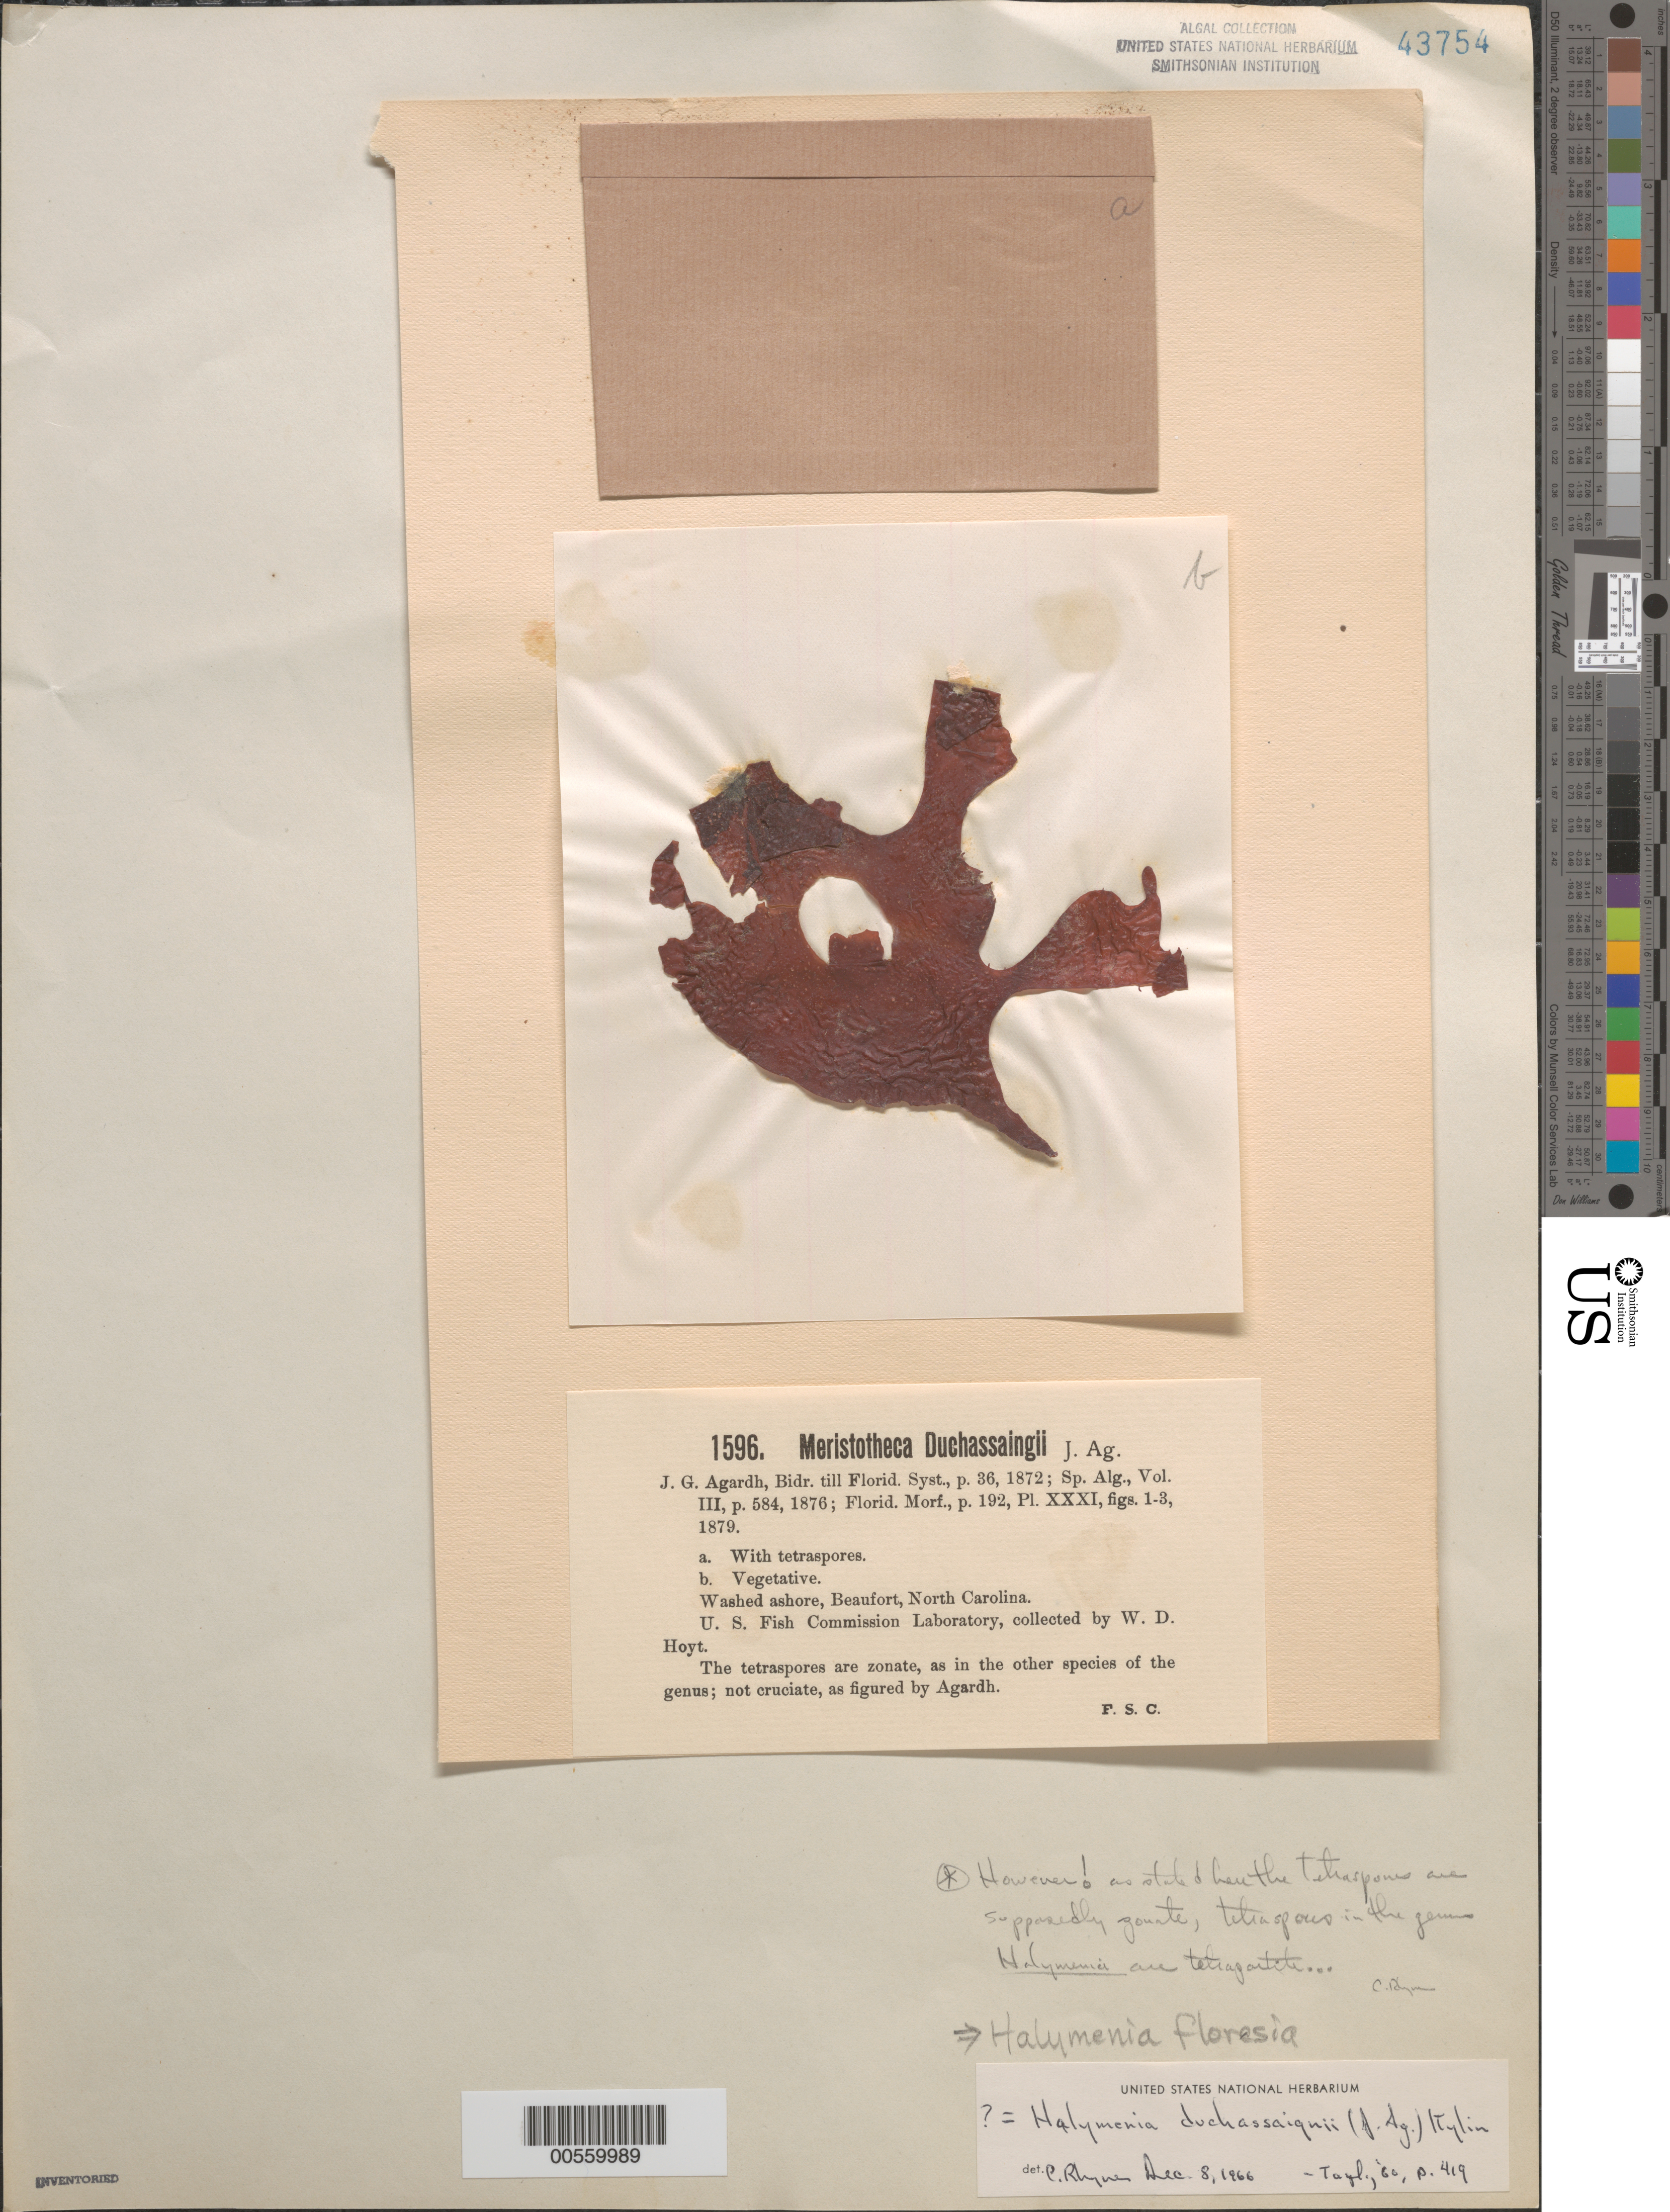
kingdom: Plantae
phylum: Rhodophyta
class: Florideophyceae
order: Halymeniales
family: Halymeniaceae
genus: Halymenia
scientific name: Halymenia floresii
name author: (Clemente) C. Agardh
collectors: W. D. Hoyt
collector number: PB-A 1596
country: United States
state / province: North Carolina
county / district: Carteret County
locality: Beaufort, coral reef 20 miles offshore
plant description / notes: Collins, Holden & Setchell, Phycotheca Boreali-Americana, as Meristotheca duchassaingii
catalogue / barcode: US 43754